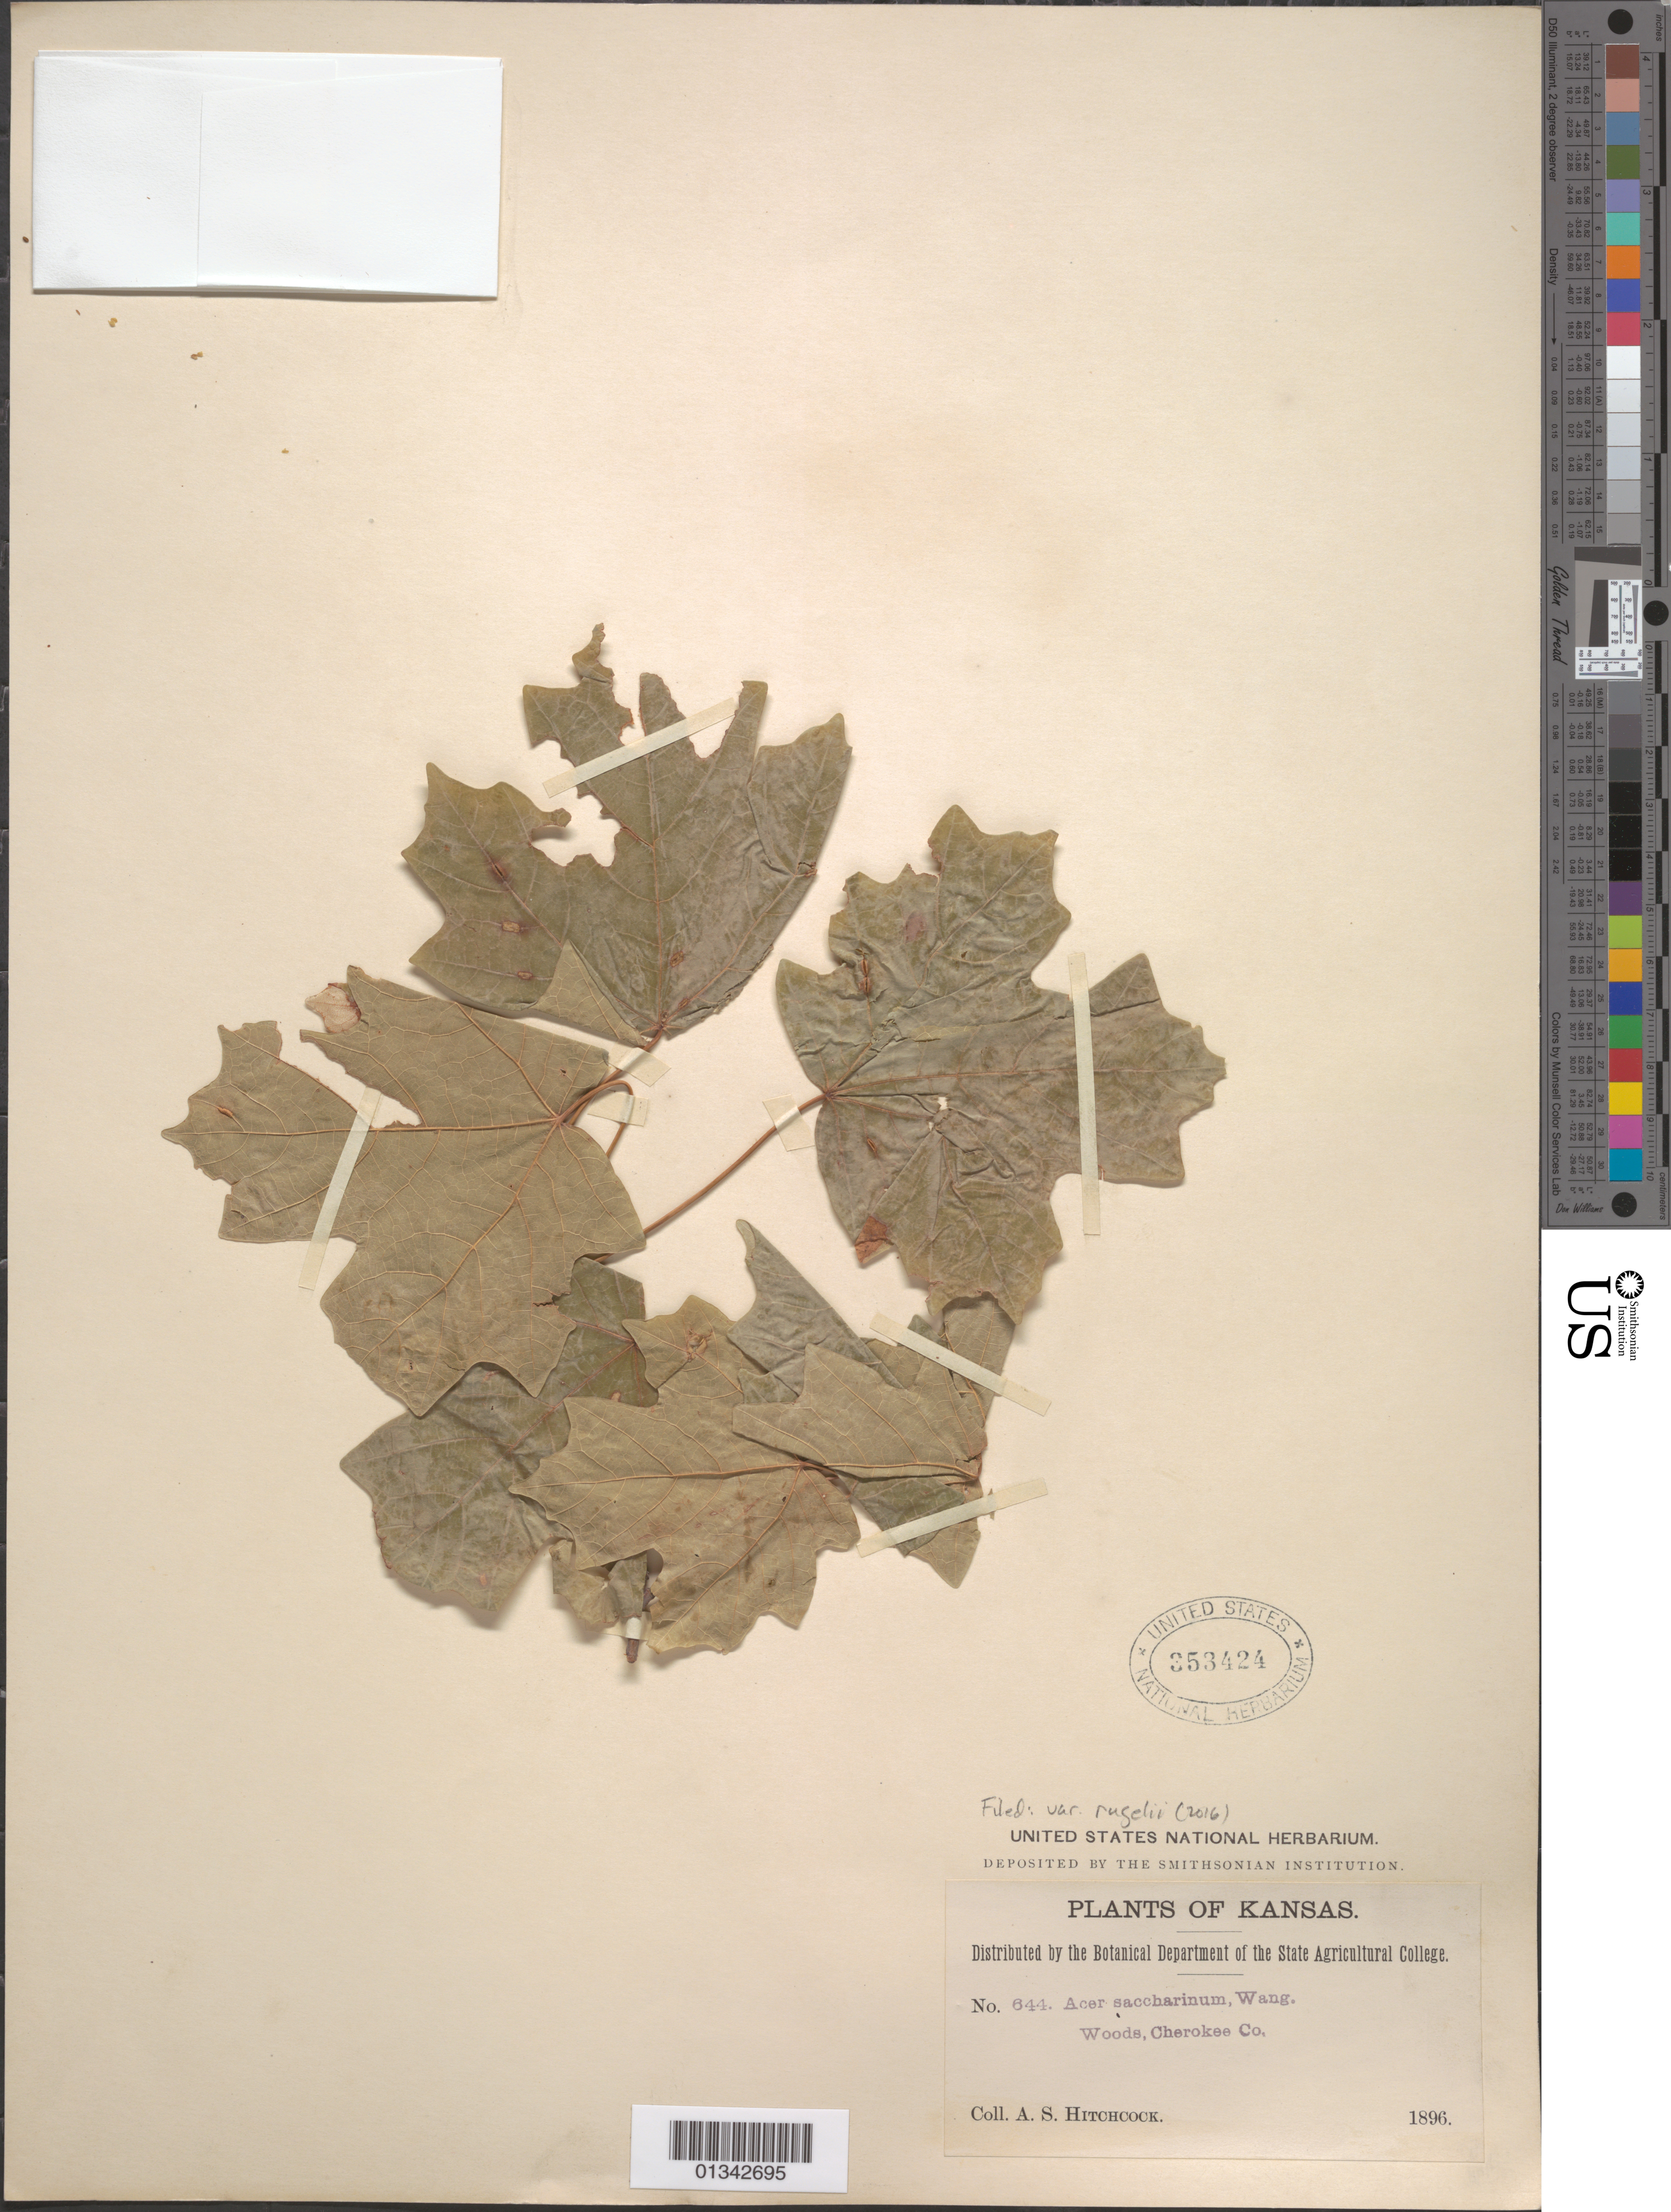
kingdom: Plantae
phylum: Tracheophyta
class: Magnoliopsida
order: Sapindales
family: Sapindaceae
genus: Acer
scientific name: Acer saccharum var. rugelii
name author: (Pax) Rehder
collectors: A. S. Hitchcock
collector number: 644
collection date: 1896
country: United States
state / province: Kansas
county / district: Cherokee County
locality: Cherokee County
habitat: Woods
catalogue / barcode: US 353424